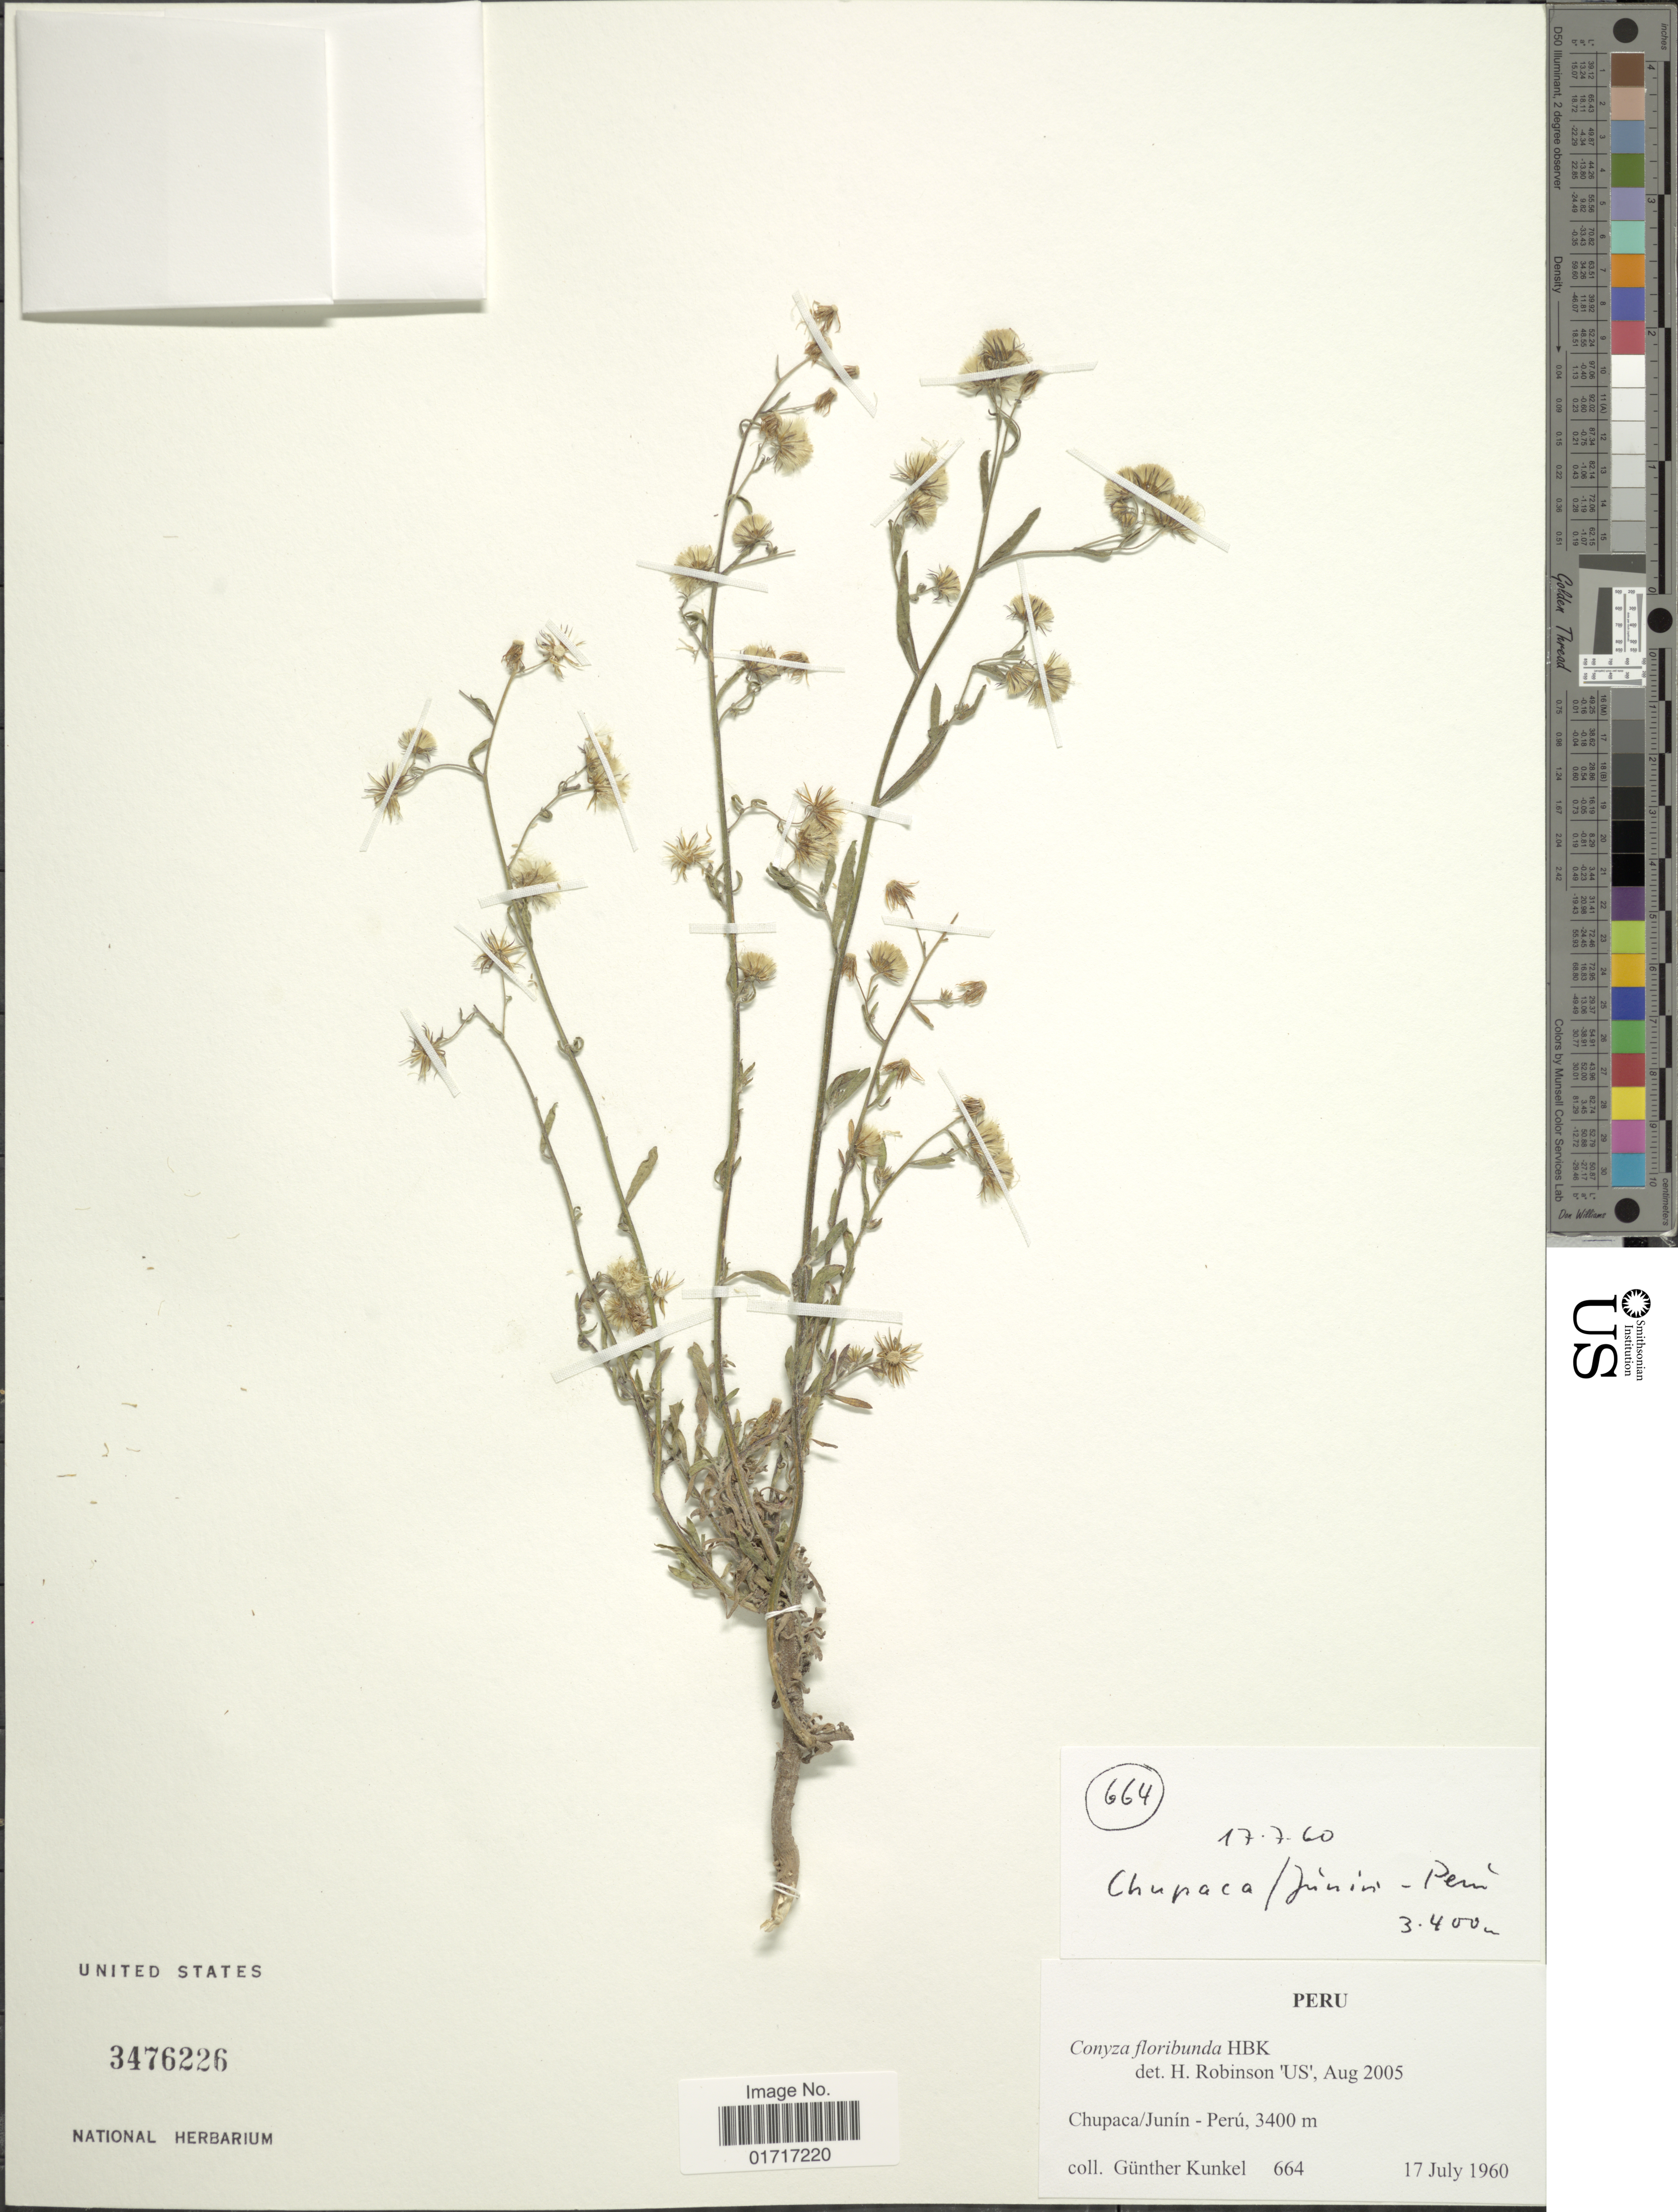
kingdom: Plantae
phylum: Tracheophyta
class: Magnoliopsida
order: Asterales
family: Asteraceae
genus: Conyza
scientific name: Conyza floribunda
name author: Kunth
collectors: G. Kunkel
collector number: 664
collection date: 1960-07-17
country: Peru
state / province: Junín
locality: Chupaca/Junin - Peru.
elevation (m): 3400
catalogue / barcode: US 34762226